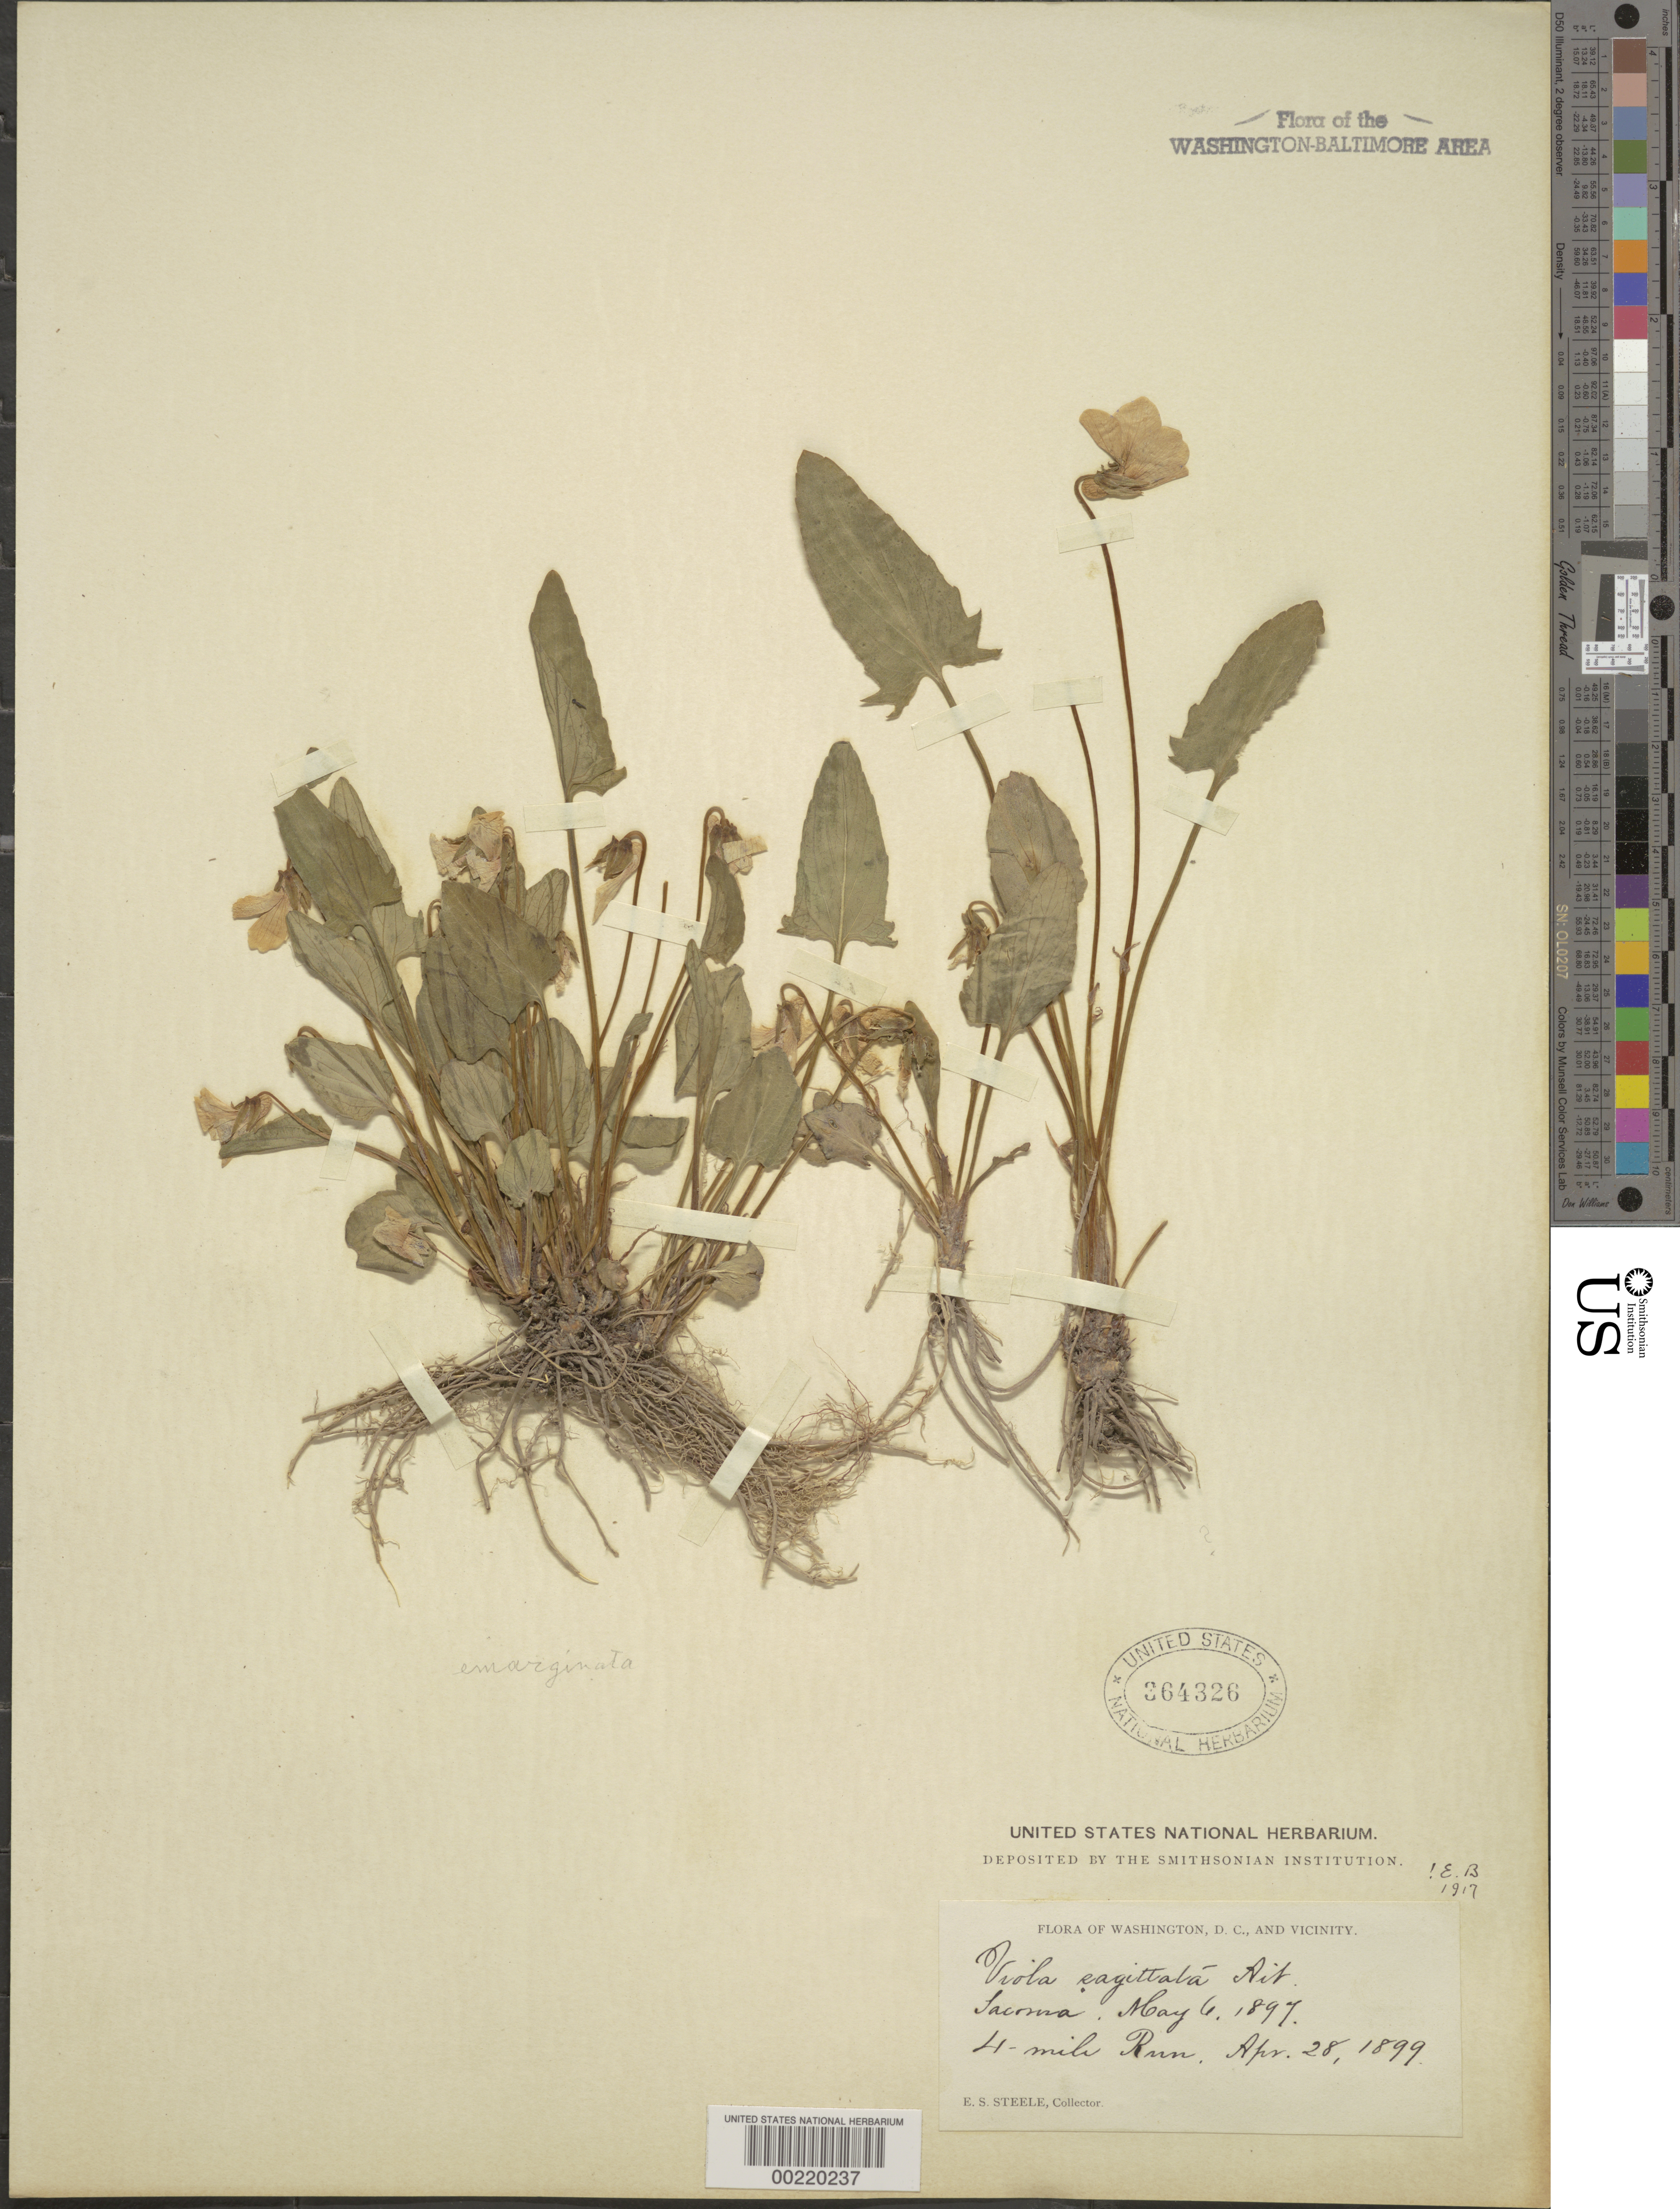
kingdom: Plantae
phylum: Tracheophyta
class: Magnoliopsida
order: Malpighiales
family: Violaceae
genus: Viola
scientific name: Viola sagittata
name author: Aiton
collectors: E. Steele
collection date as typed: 06 May 1897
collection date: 1897-05-06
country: United States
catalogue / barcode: US 364326